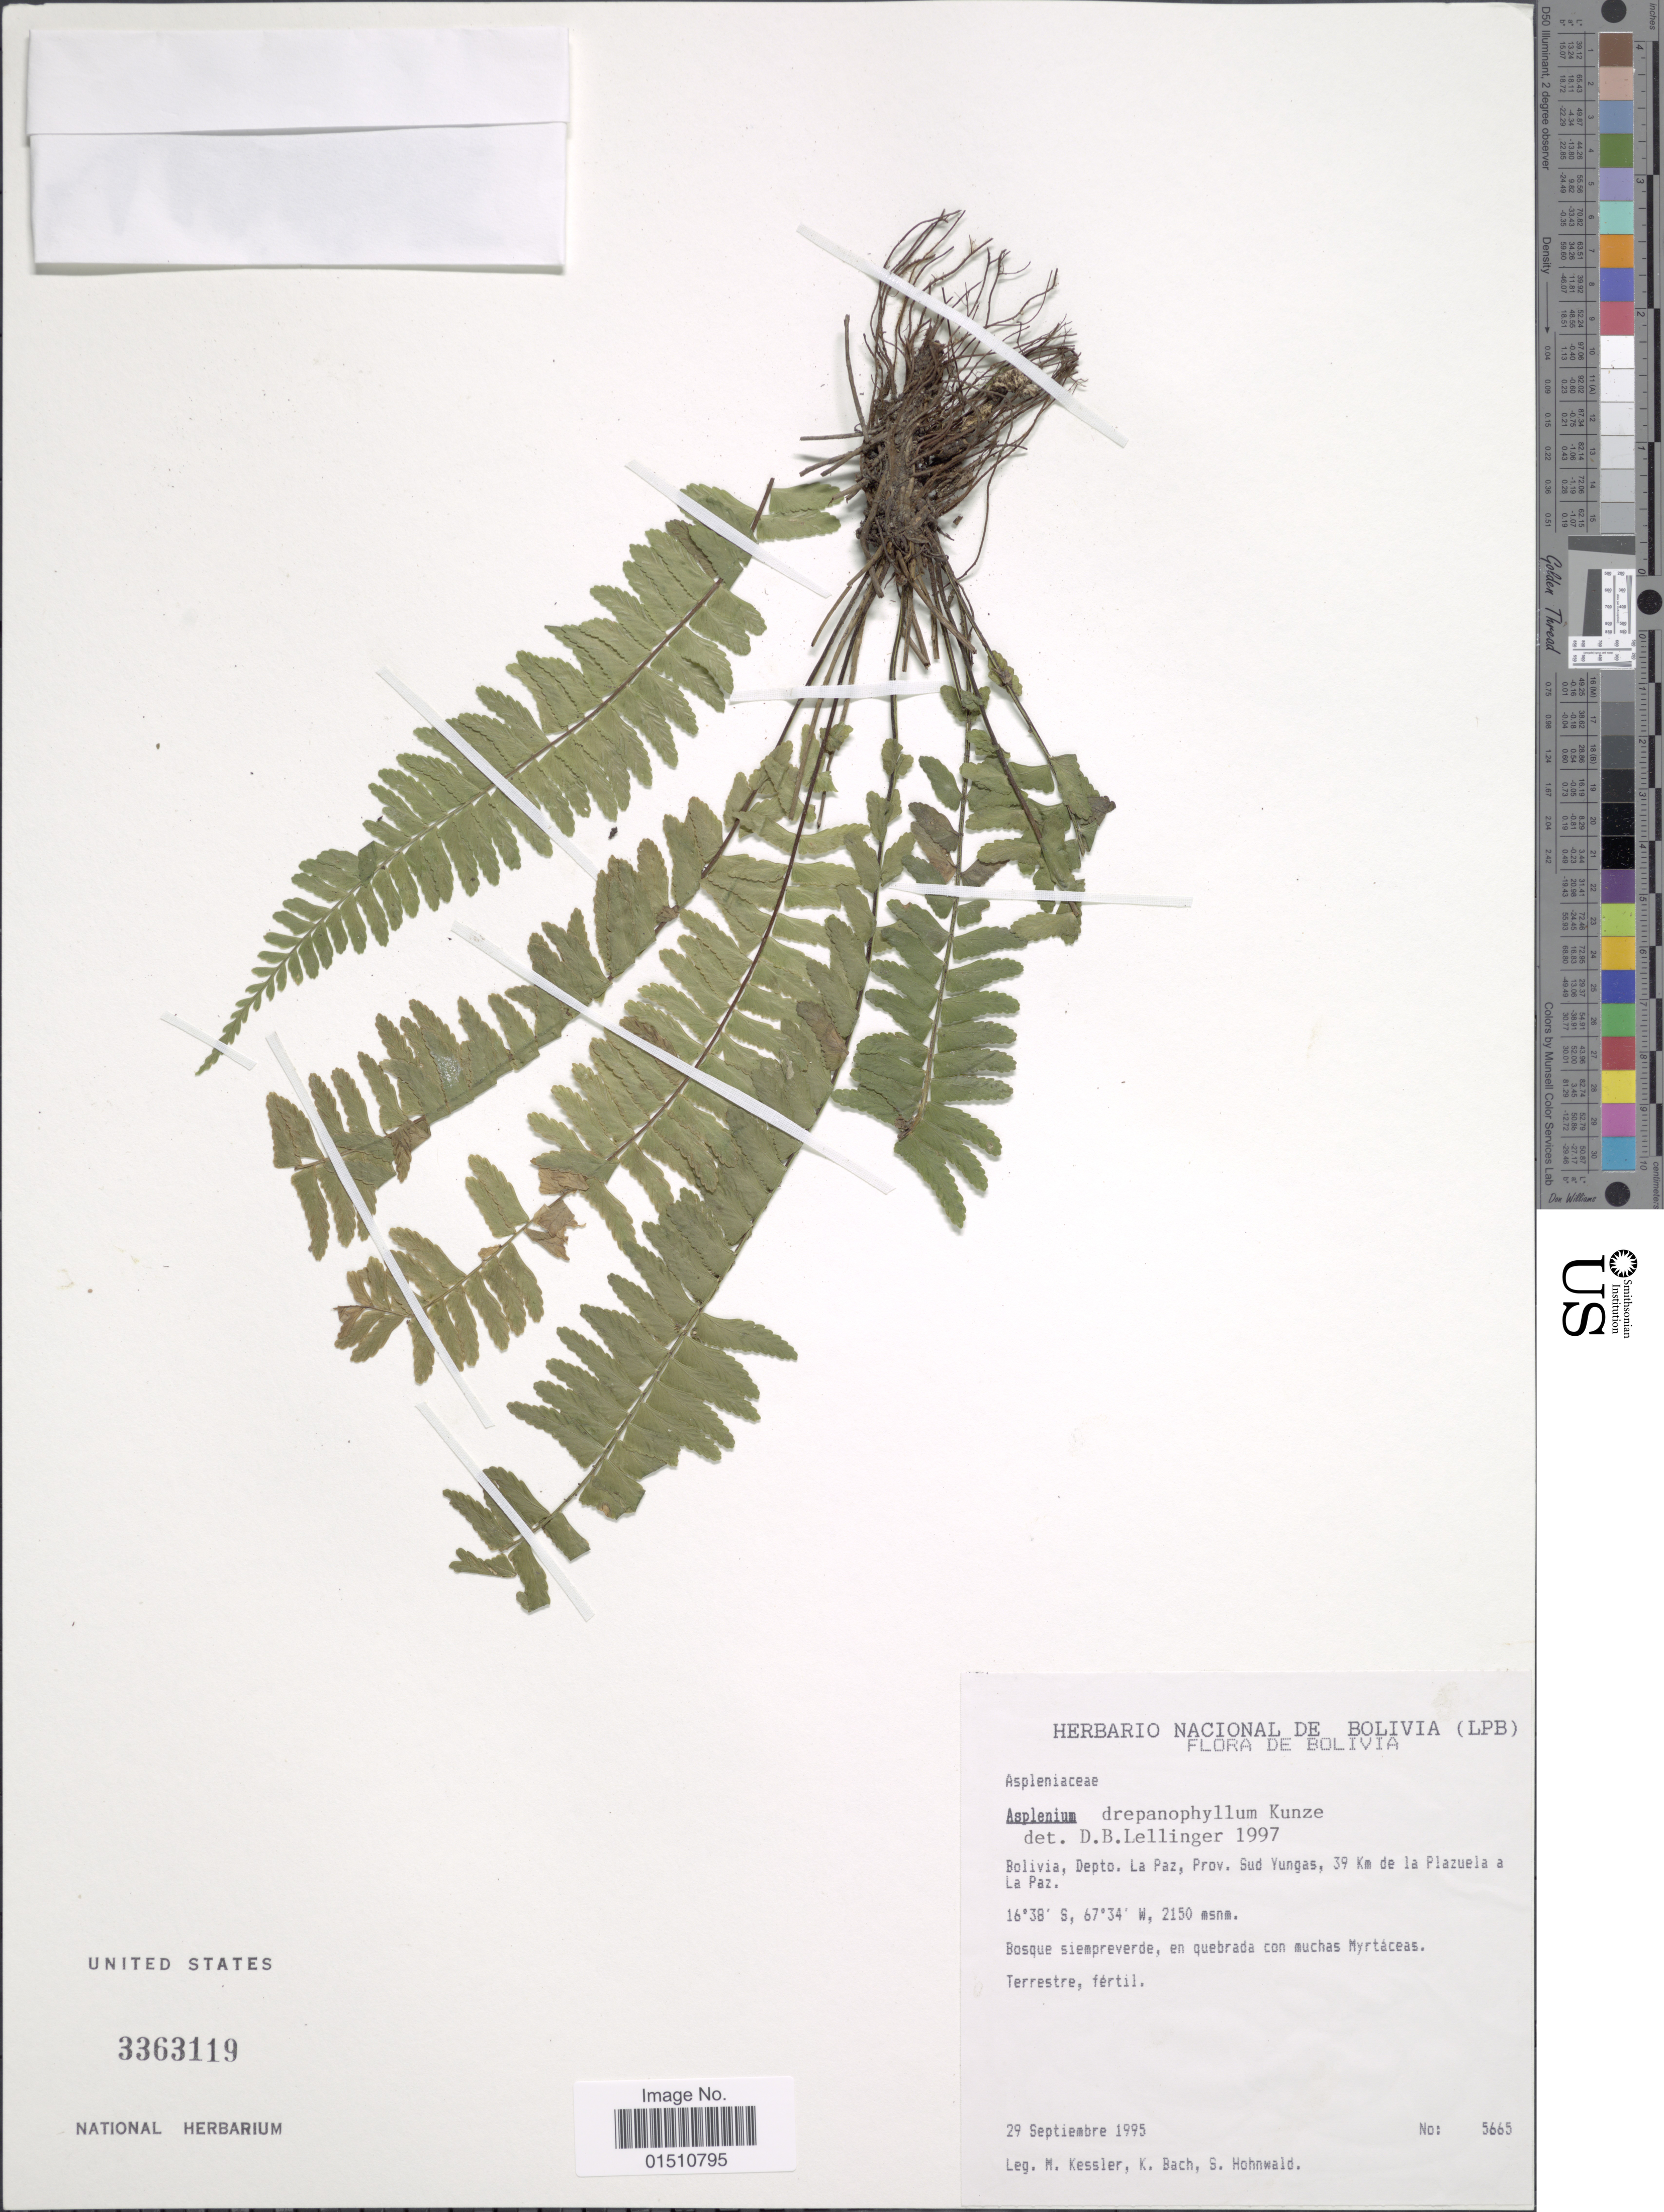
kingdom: Plantae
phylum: Tracheophyta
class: Polypodiopsida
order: Polypodiales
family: Aspleniaceae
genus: Asplenium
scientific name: Asplenium drepanophyllum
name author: Kunze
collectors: M. Kessler, K. Bach & S. Hohnwald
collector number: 5665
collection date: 1995-09-29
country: Bolivia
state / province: La Paz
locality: Bloivia, Depto. La Paz, Prov. Sud Yungas, 39 Km de la PLanzuela a La Paz.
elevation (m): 2150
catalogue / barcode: US 3363119